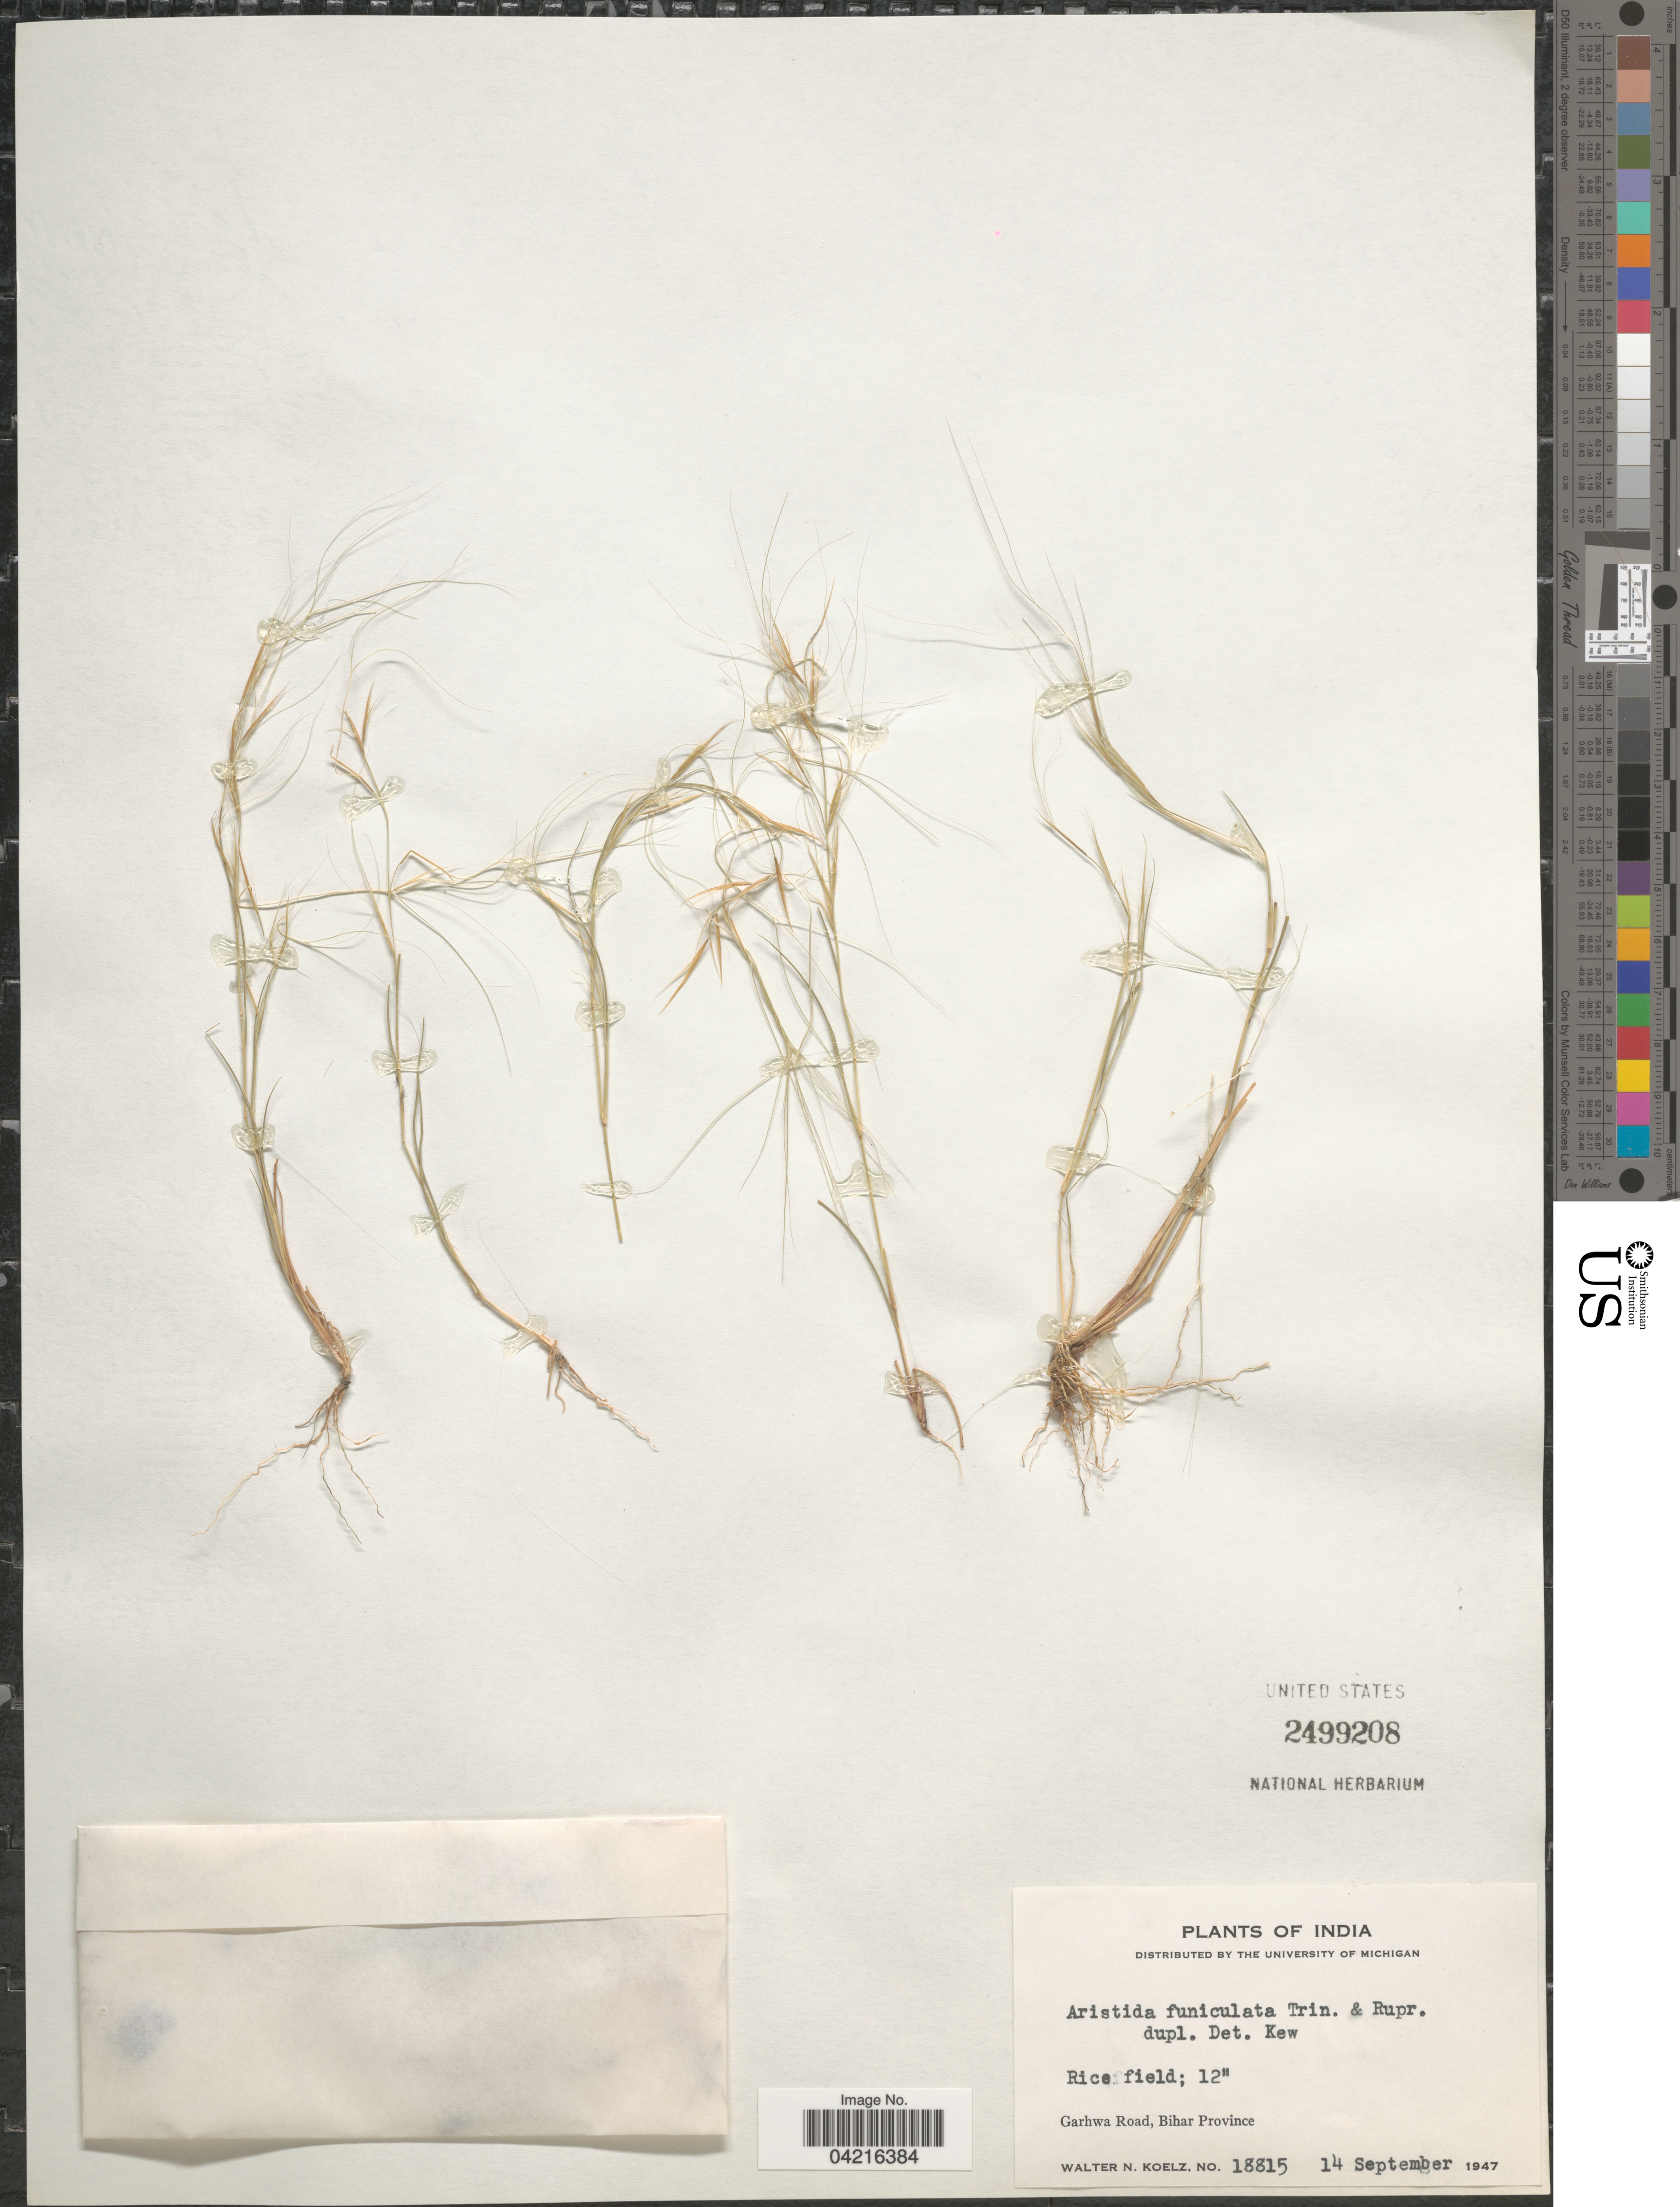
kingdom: Plantae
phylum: Tracheophyta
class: Liliopsida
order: Poales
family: Poaceae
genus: Aristida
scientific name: Aristida funiculata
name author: Trin. & Rupr.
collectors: W. N. Koelz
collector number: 18815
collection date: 1947-09-14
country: India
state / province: Bihar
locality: Rice field. Garhwa Road.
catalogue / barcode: US 2499208